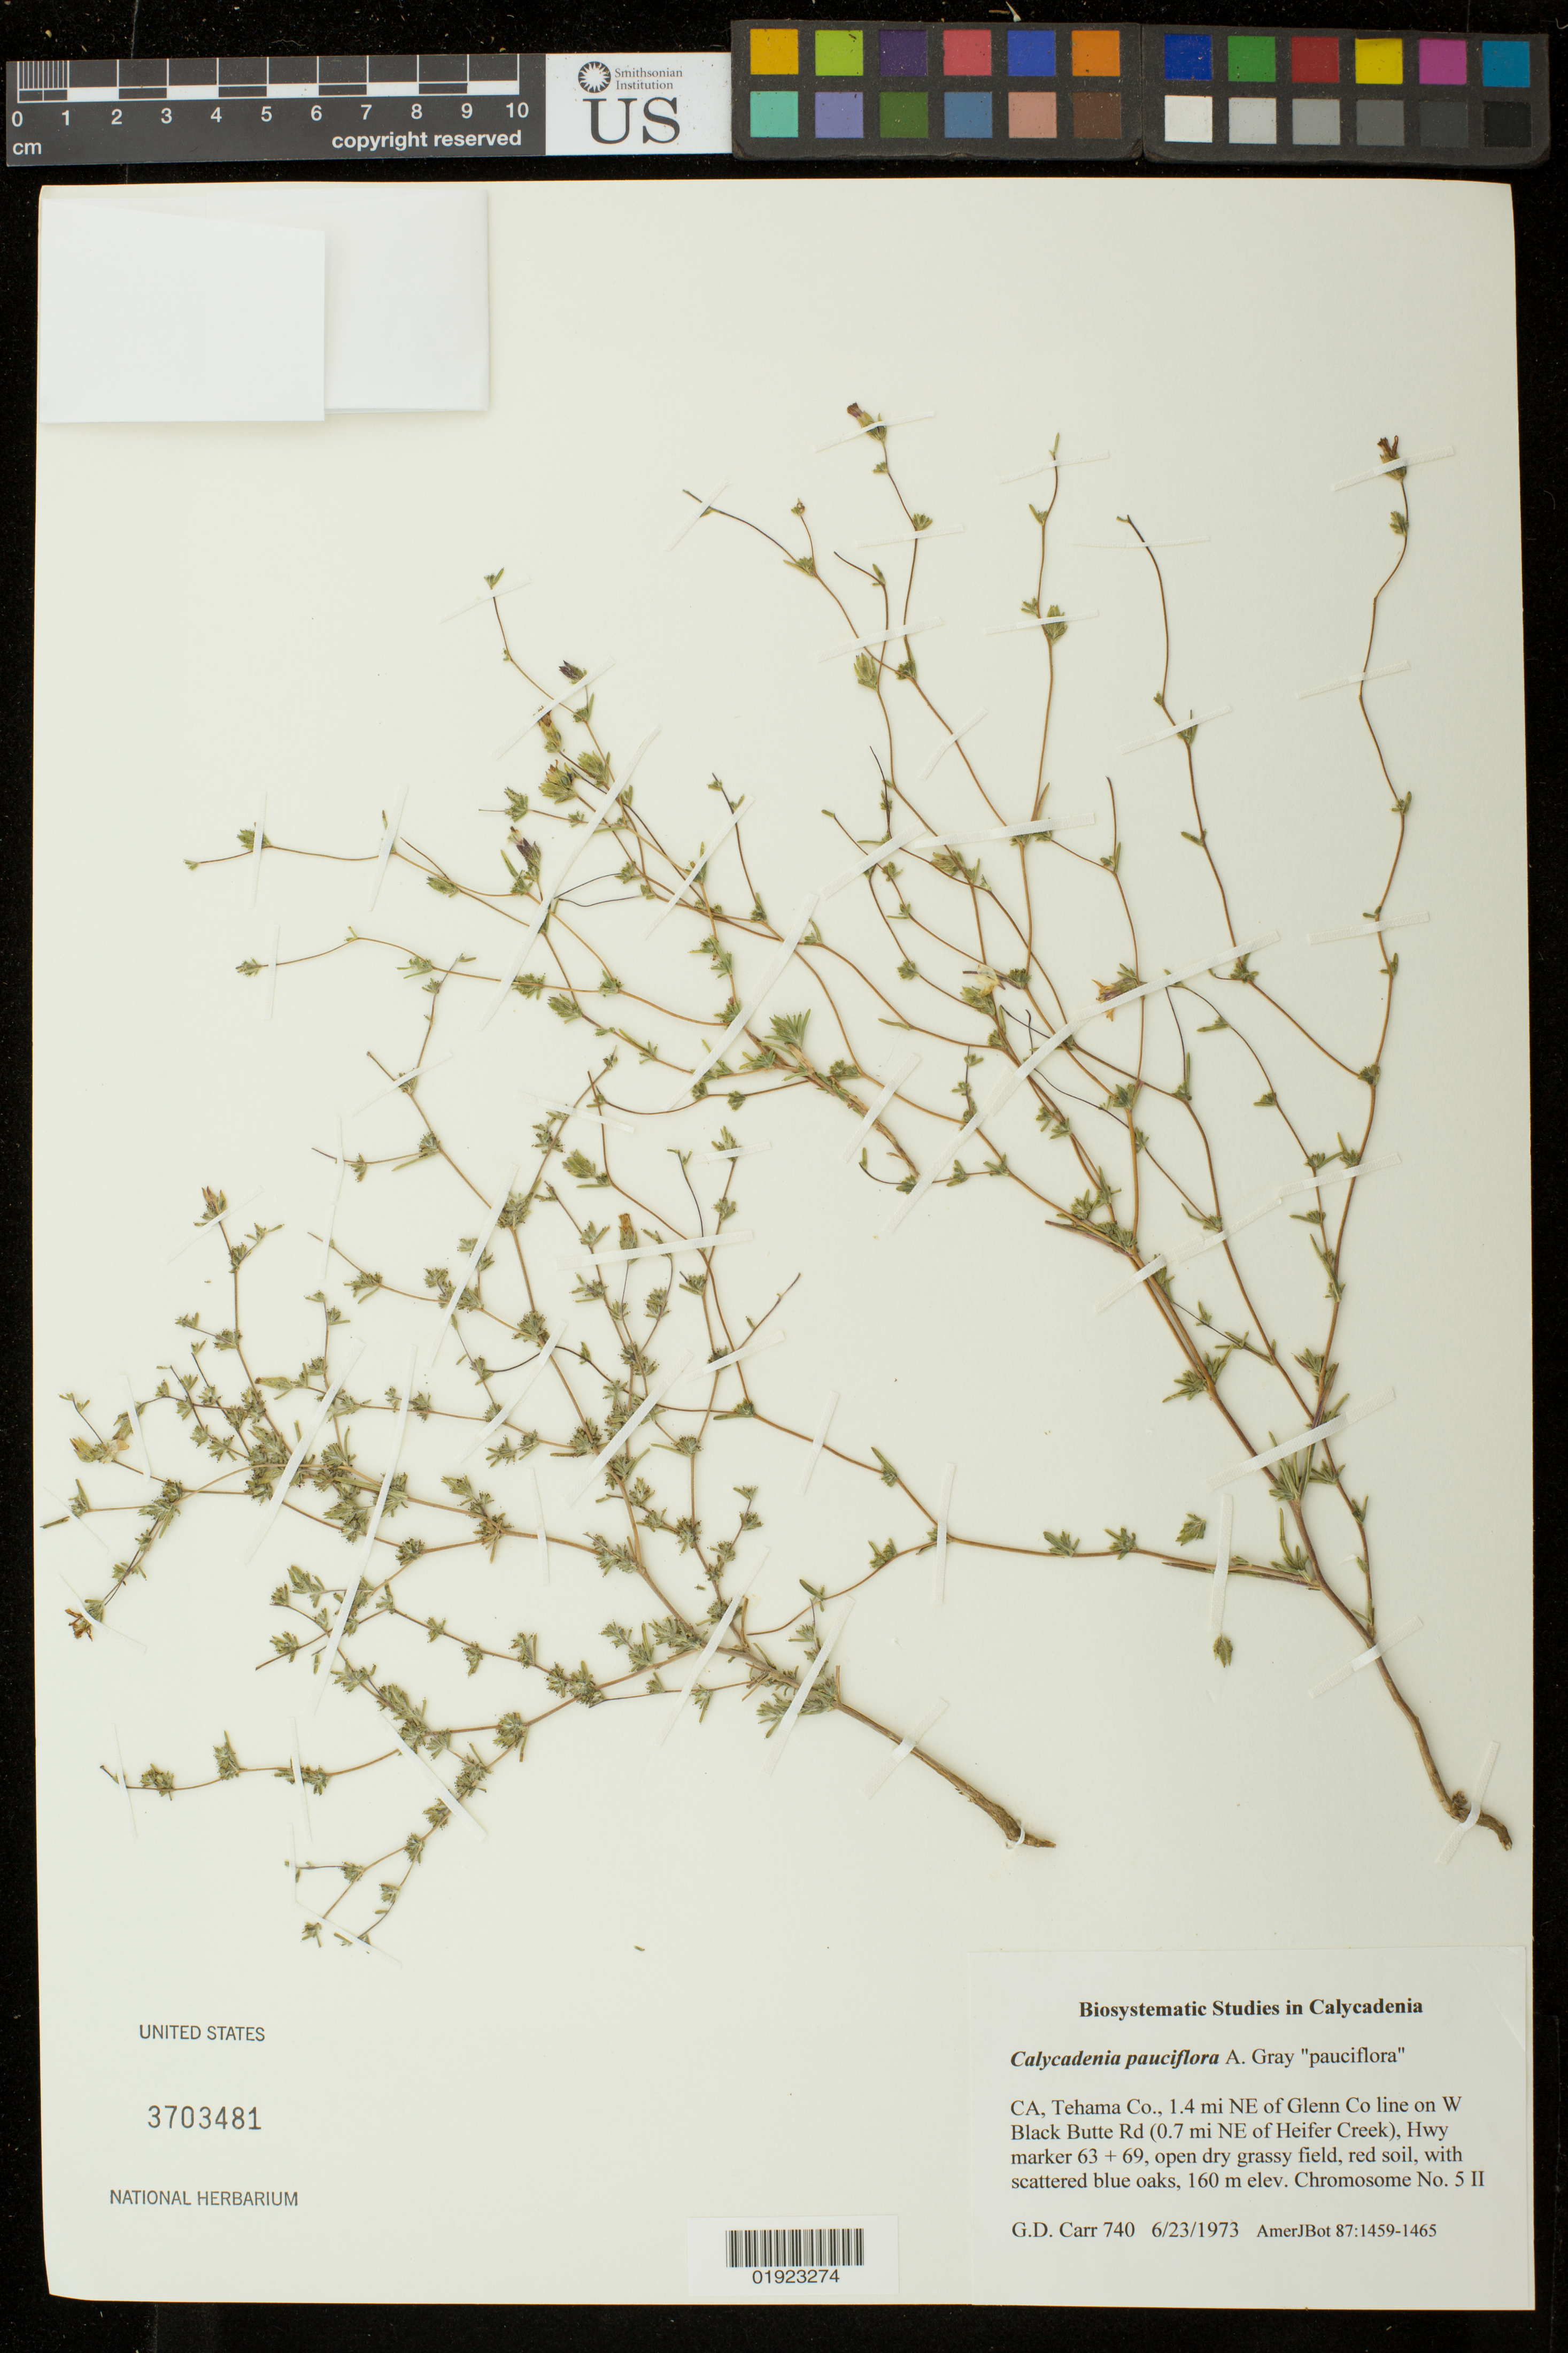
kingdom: Plantae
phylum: Tracheophyta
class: Magnoliopsida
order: Asterales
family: Asteraceae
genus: Calycadenia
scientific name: Calycadenia pauciflora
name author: A. Gray in Emory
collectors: G. D. Carr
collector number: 740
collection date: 1973-06-23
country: United States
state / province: California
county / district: Tehama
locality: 1.4 mi NE of Glenn Co line on W Black Butte Rd (0.7 mi NE of Heifer Creek), Hwy marker 63 + 69.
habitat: Open dry grassy field, red soil, with scattered blue oaks.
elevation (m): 160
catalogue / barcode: US 3703481